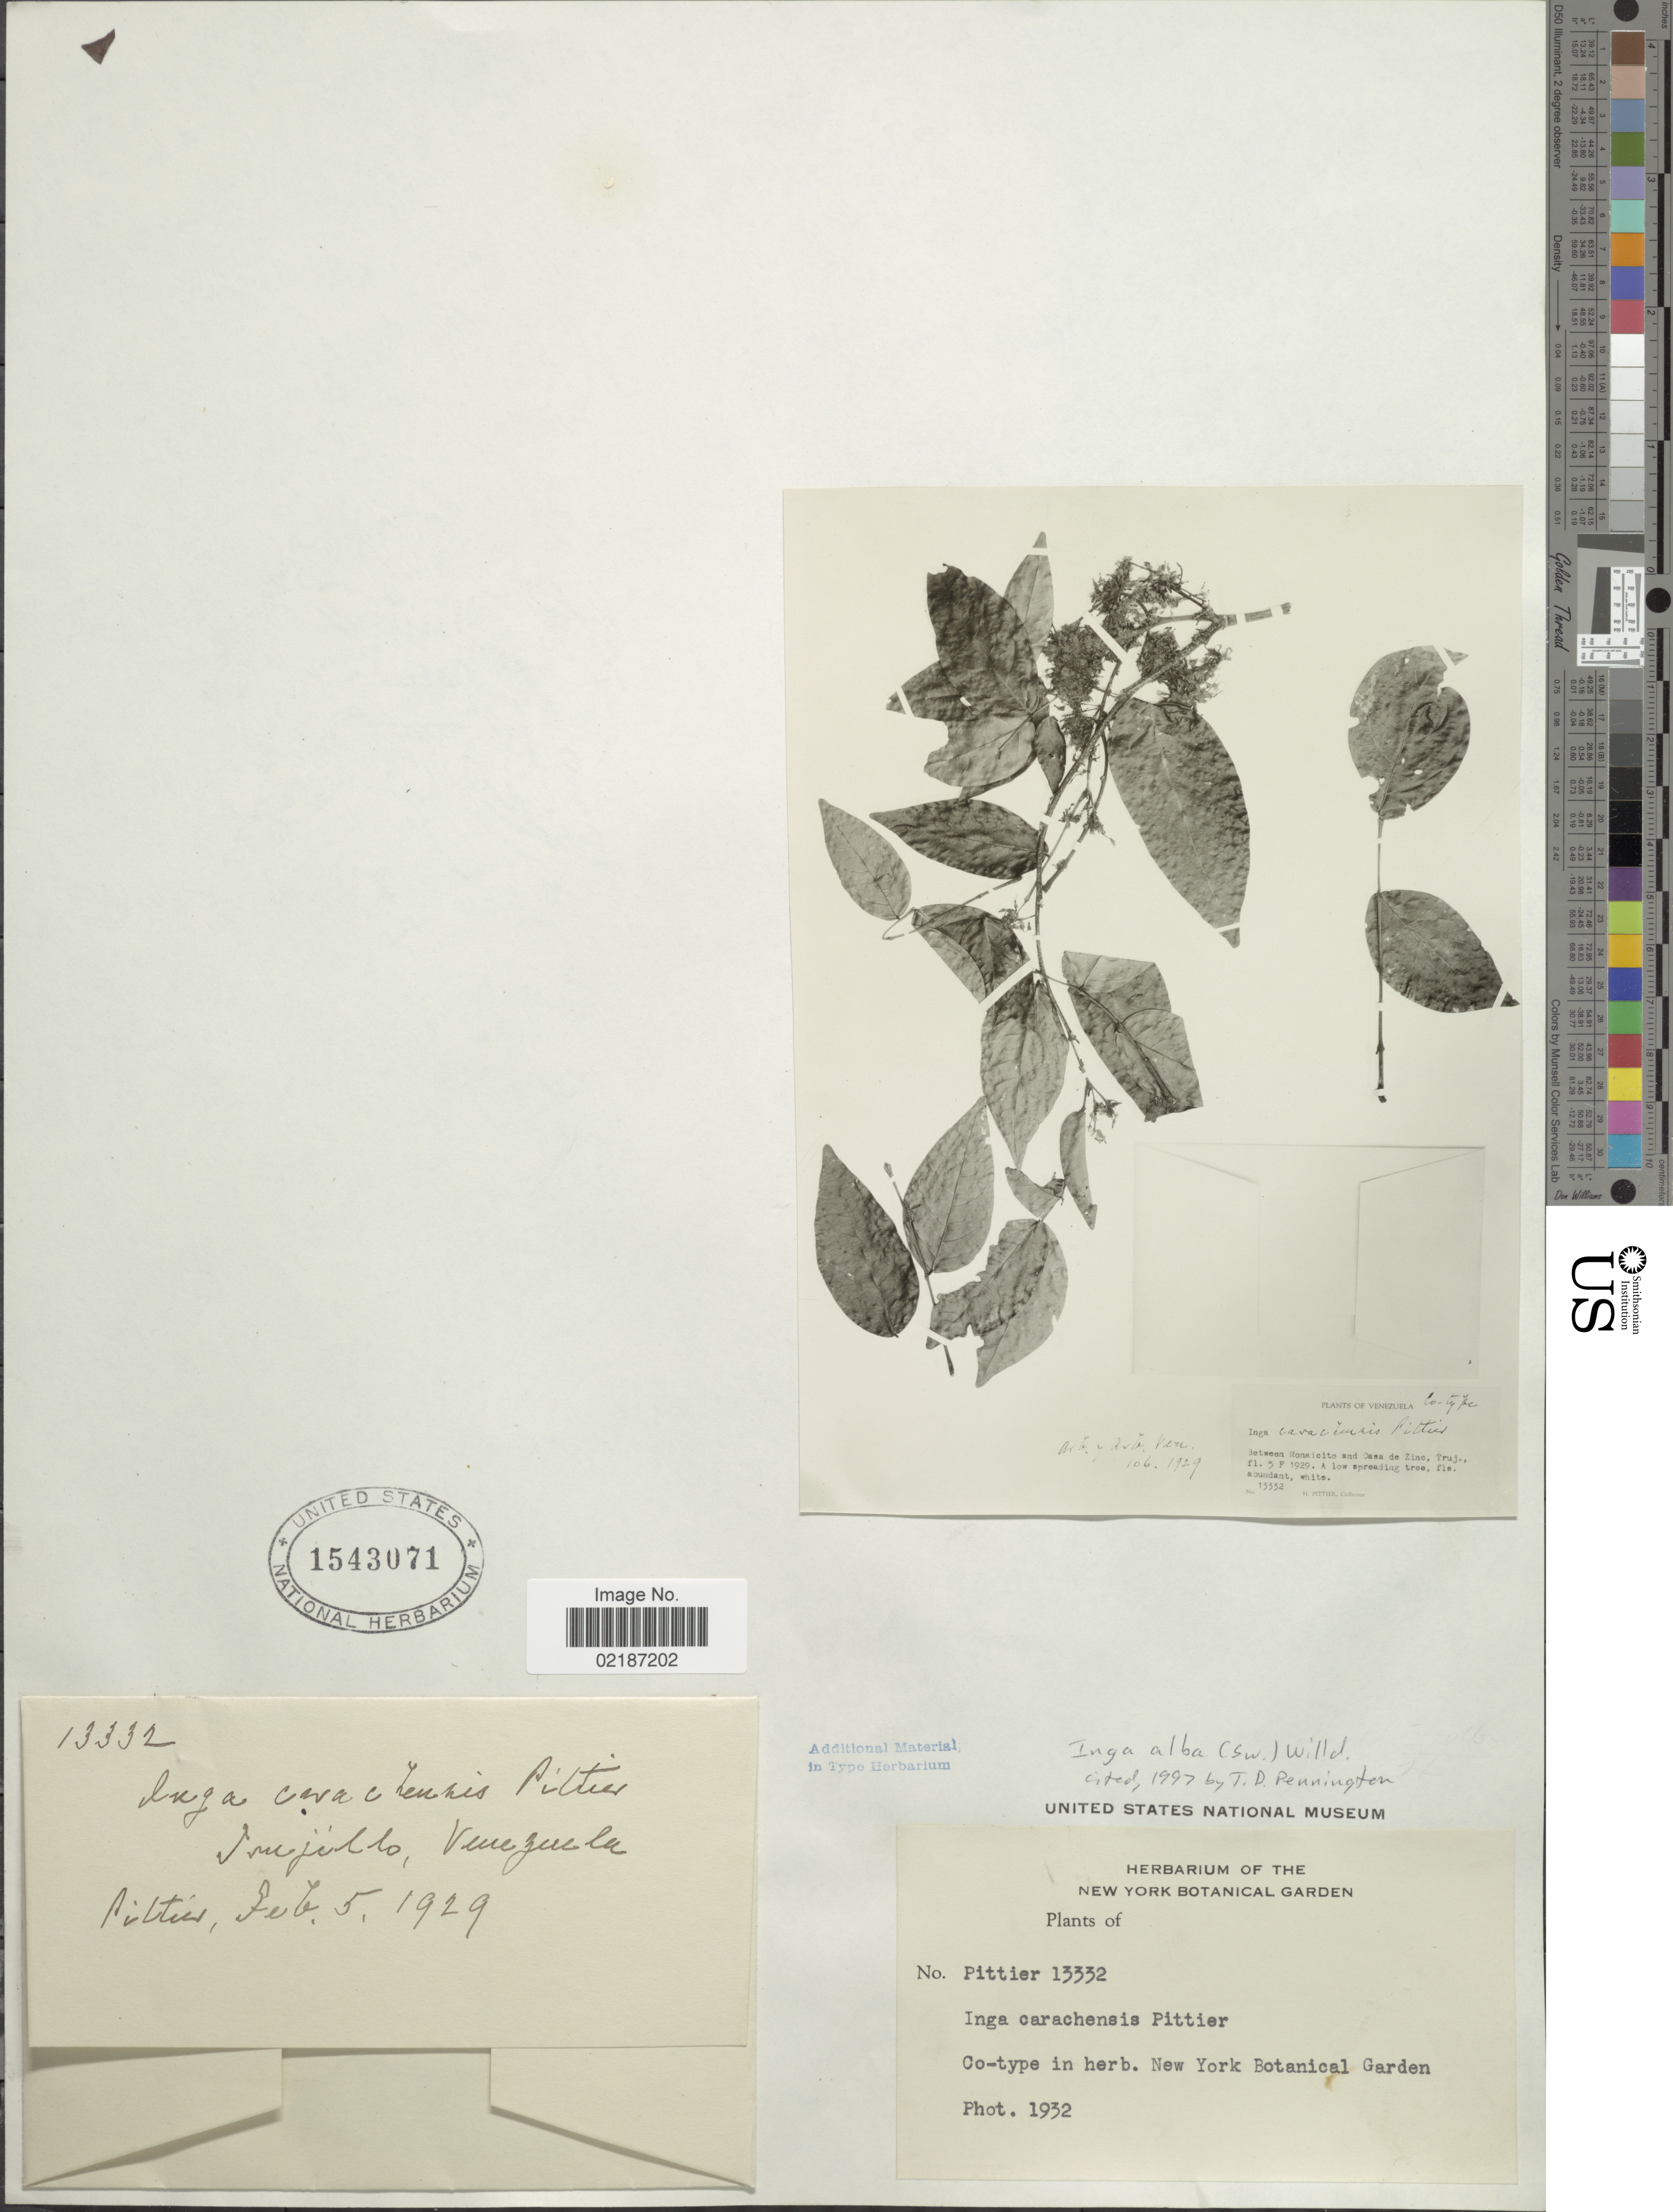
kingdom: Plantae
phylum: Tracheophyta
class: Magnoliopsida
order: Fabales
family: Fabaceae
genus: Inga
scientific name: Inga alba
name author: (Sw.) Willd.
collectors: Pittier, --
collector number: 13332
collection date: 1929-02-05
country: Venezuela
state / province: Trujillo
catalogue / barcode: US 1543071